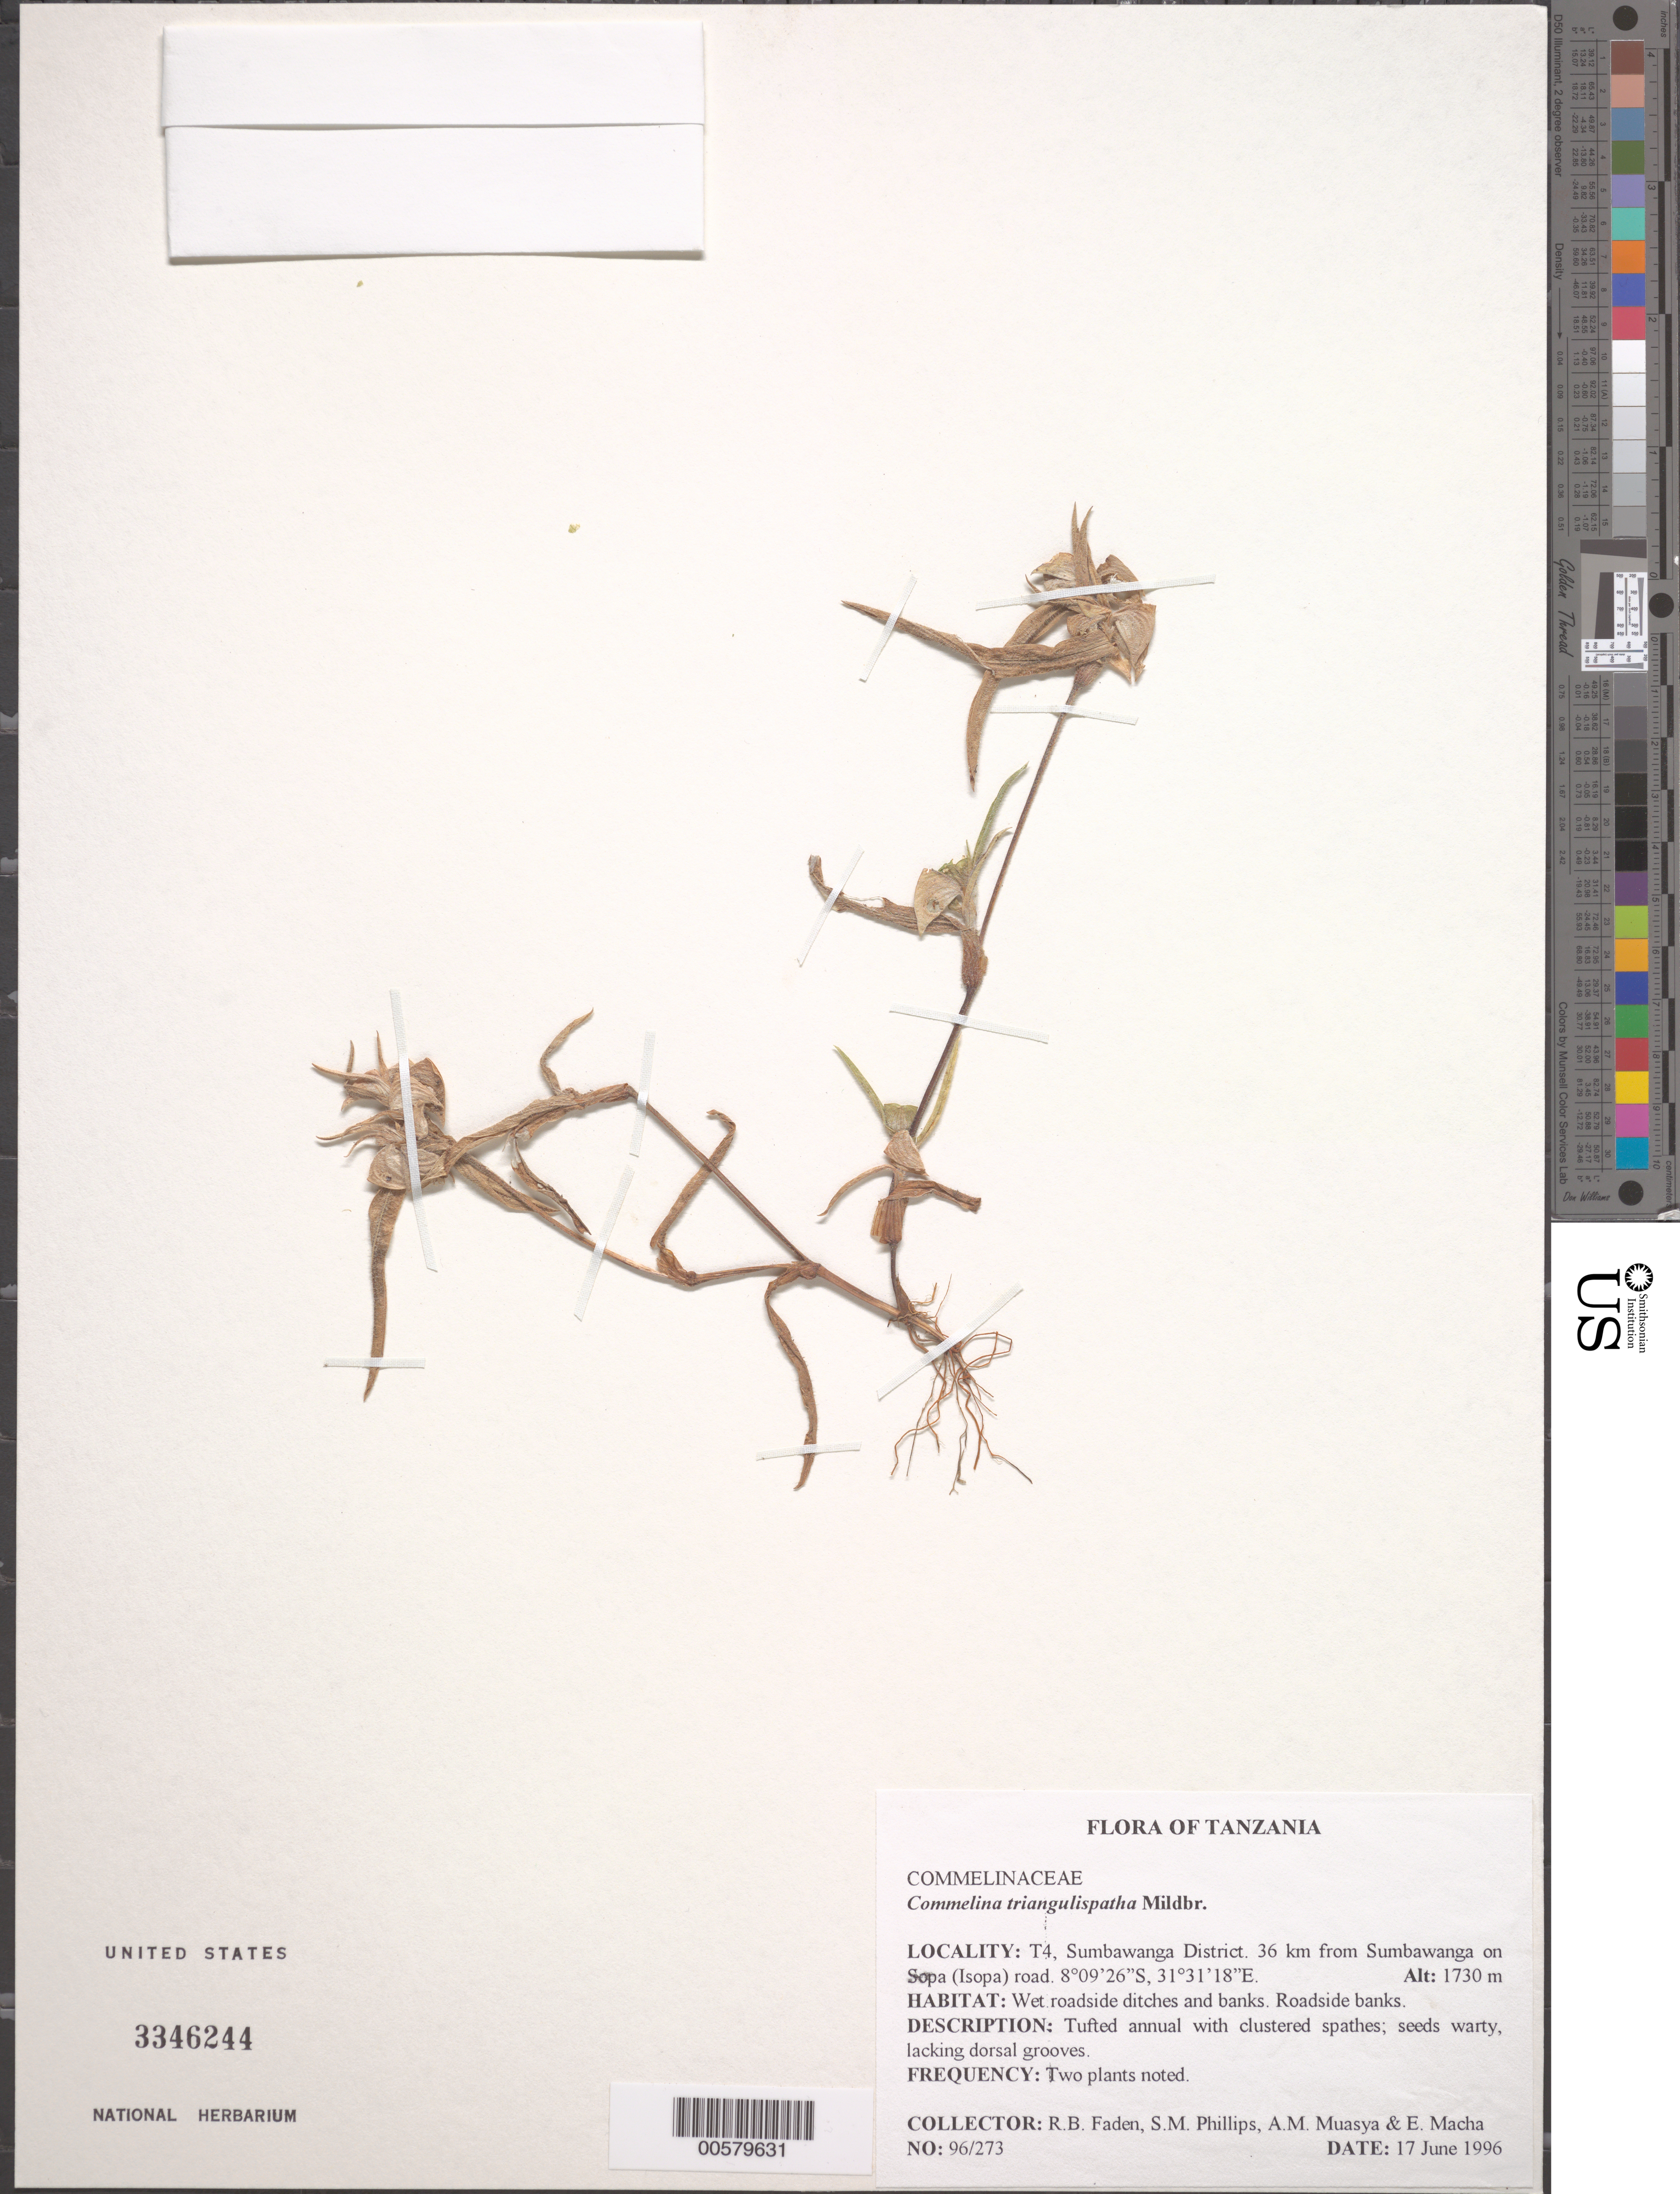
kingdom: Plantae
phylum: Tracheophyta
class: Liliopsida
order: Commelinales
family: Commelinaceae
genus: Commelina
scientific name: Commelina sp.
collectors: R. B. Faden, S. M. Phillips, A. Muasya & E. Macha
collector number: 96/272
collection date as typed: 17 Jun 1996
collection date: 1996-06-17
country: Tanzania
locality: T4, sumbawanga dist., from sumbawanga to sopa (isopa) road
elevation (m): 1730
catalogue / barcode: US 3346244